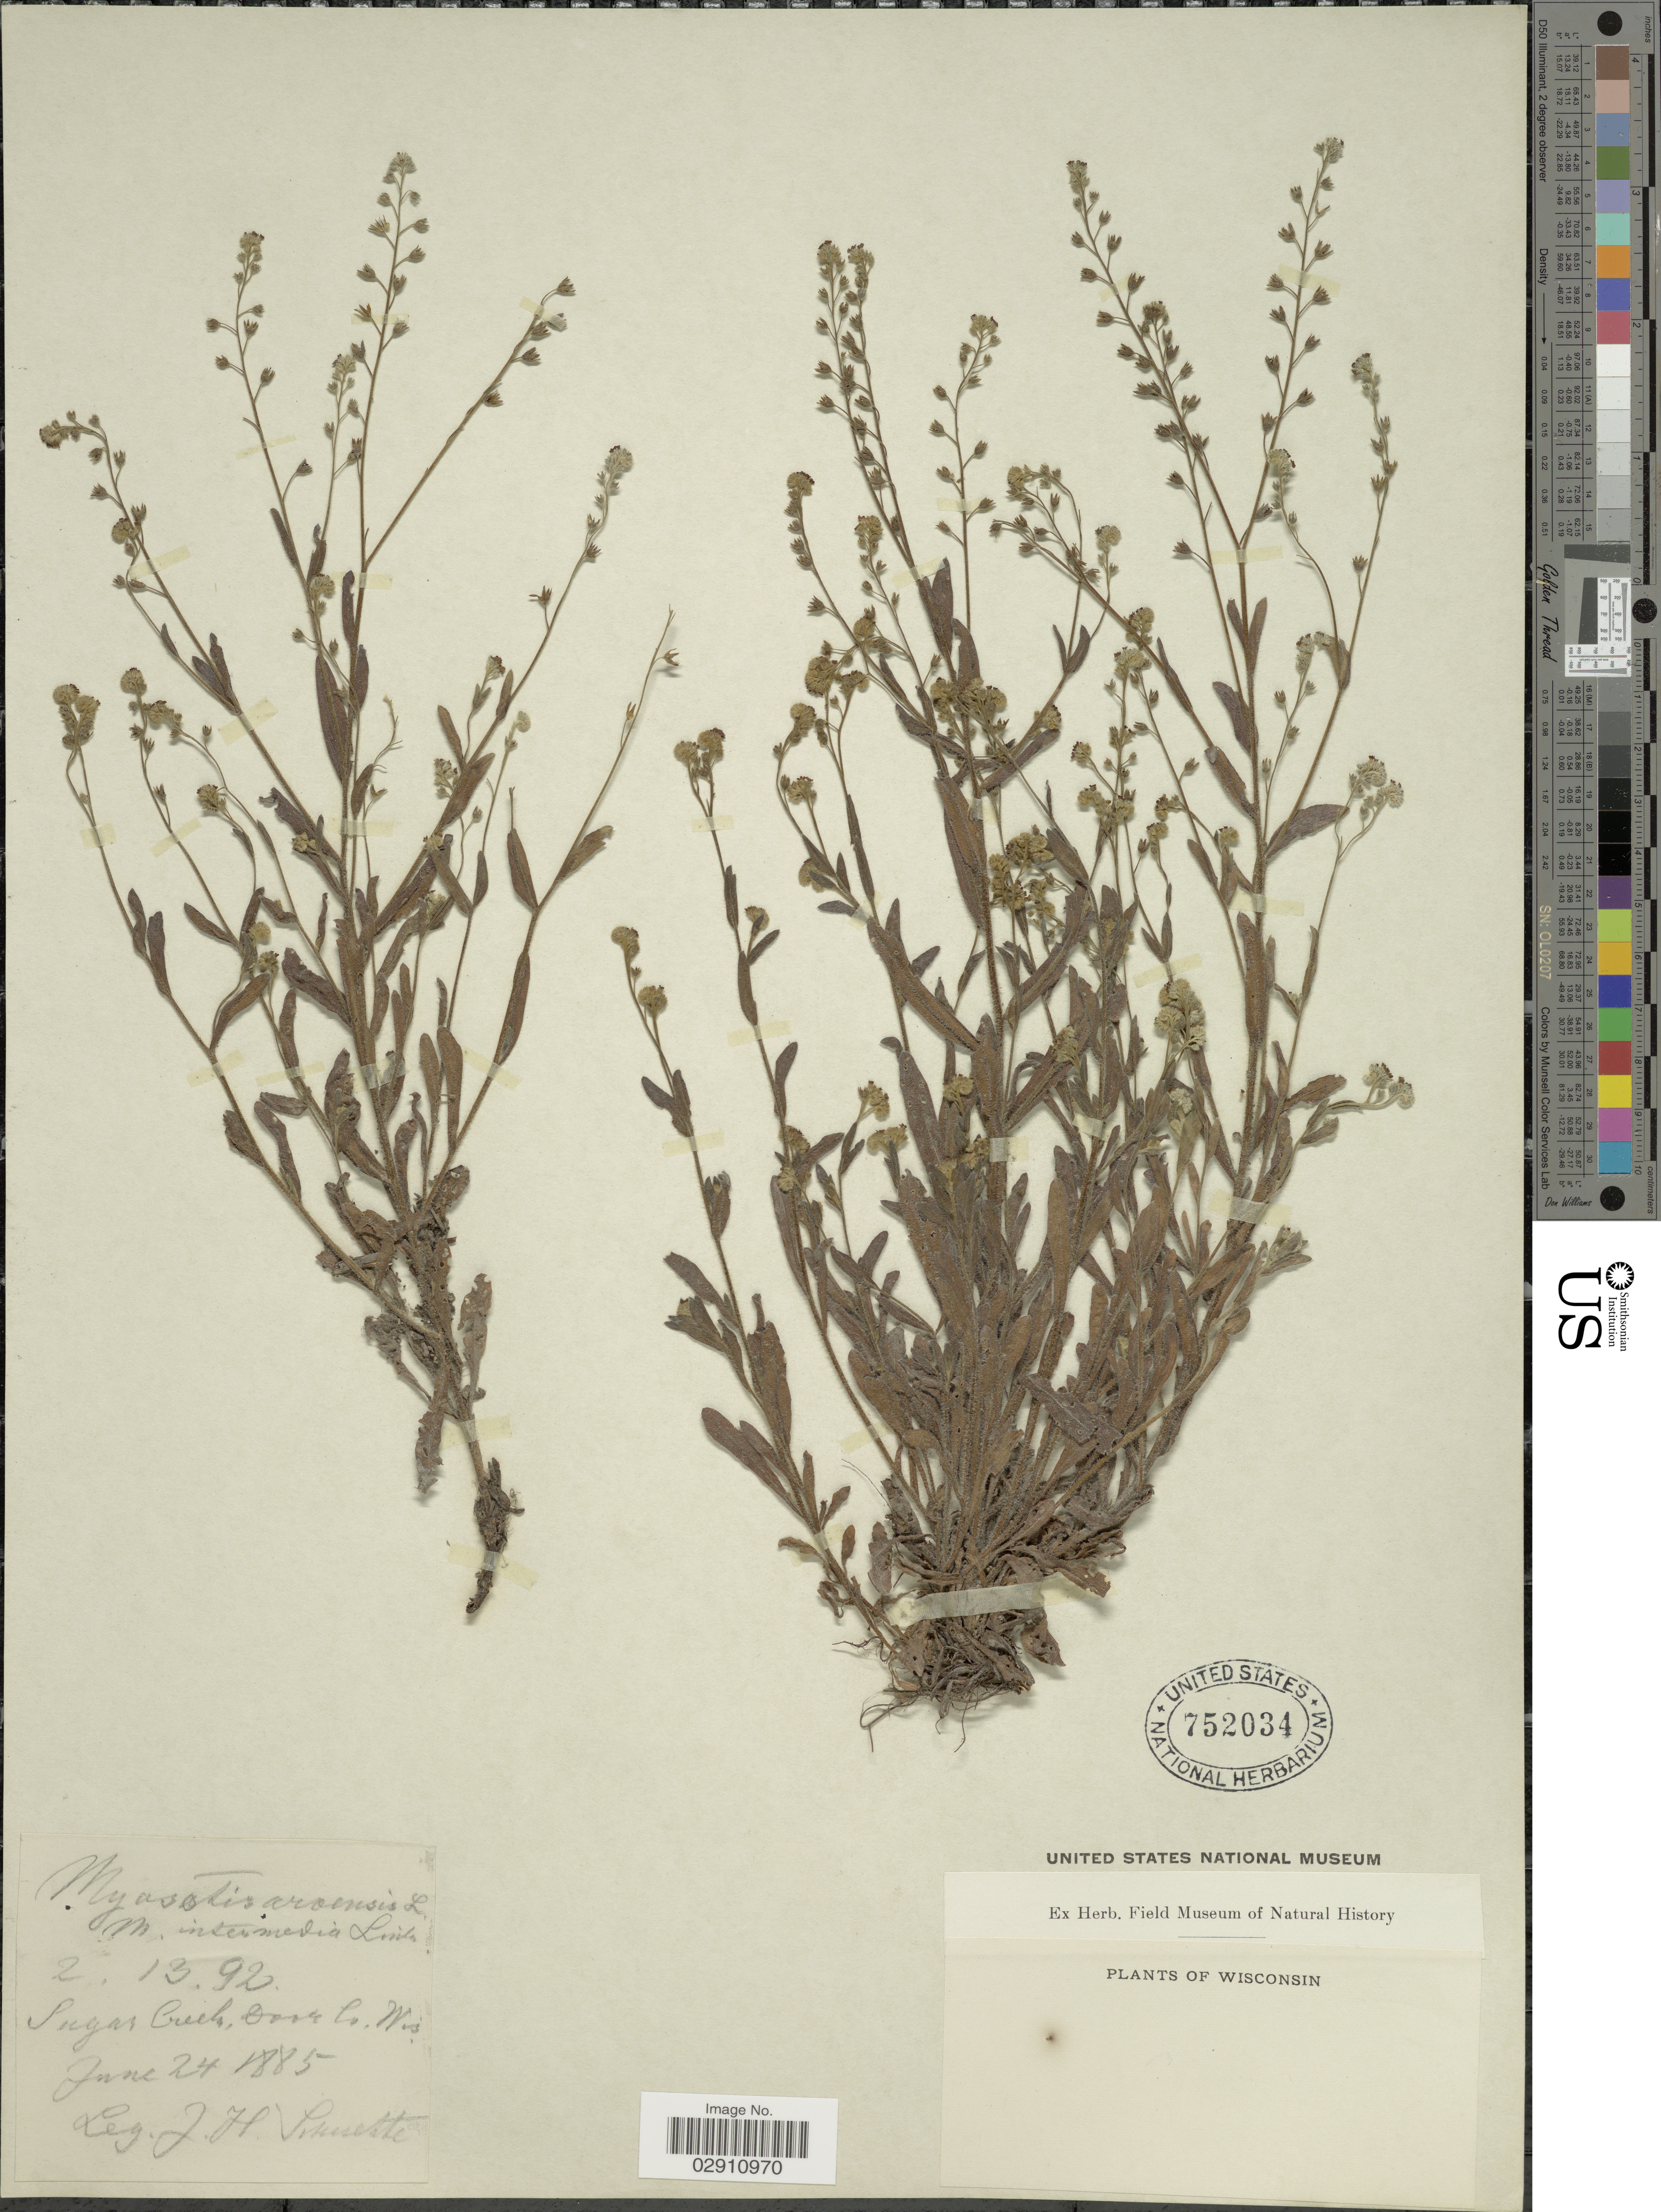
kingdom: Plantae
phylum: Tracheophyta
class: Magnoliopsida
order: Boraginales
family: Boraginaceae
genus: Myosotis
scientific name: Myosotis arvensis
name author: (L.) Hill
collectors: J. H. Schuette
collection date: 1885-06-24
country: United States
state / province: Wisconsin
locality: Sugar Creek, Door Co.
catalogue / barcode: US 752034